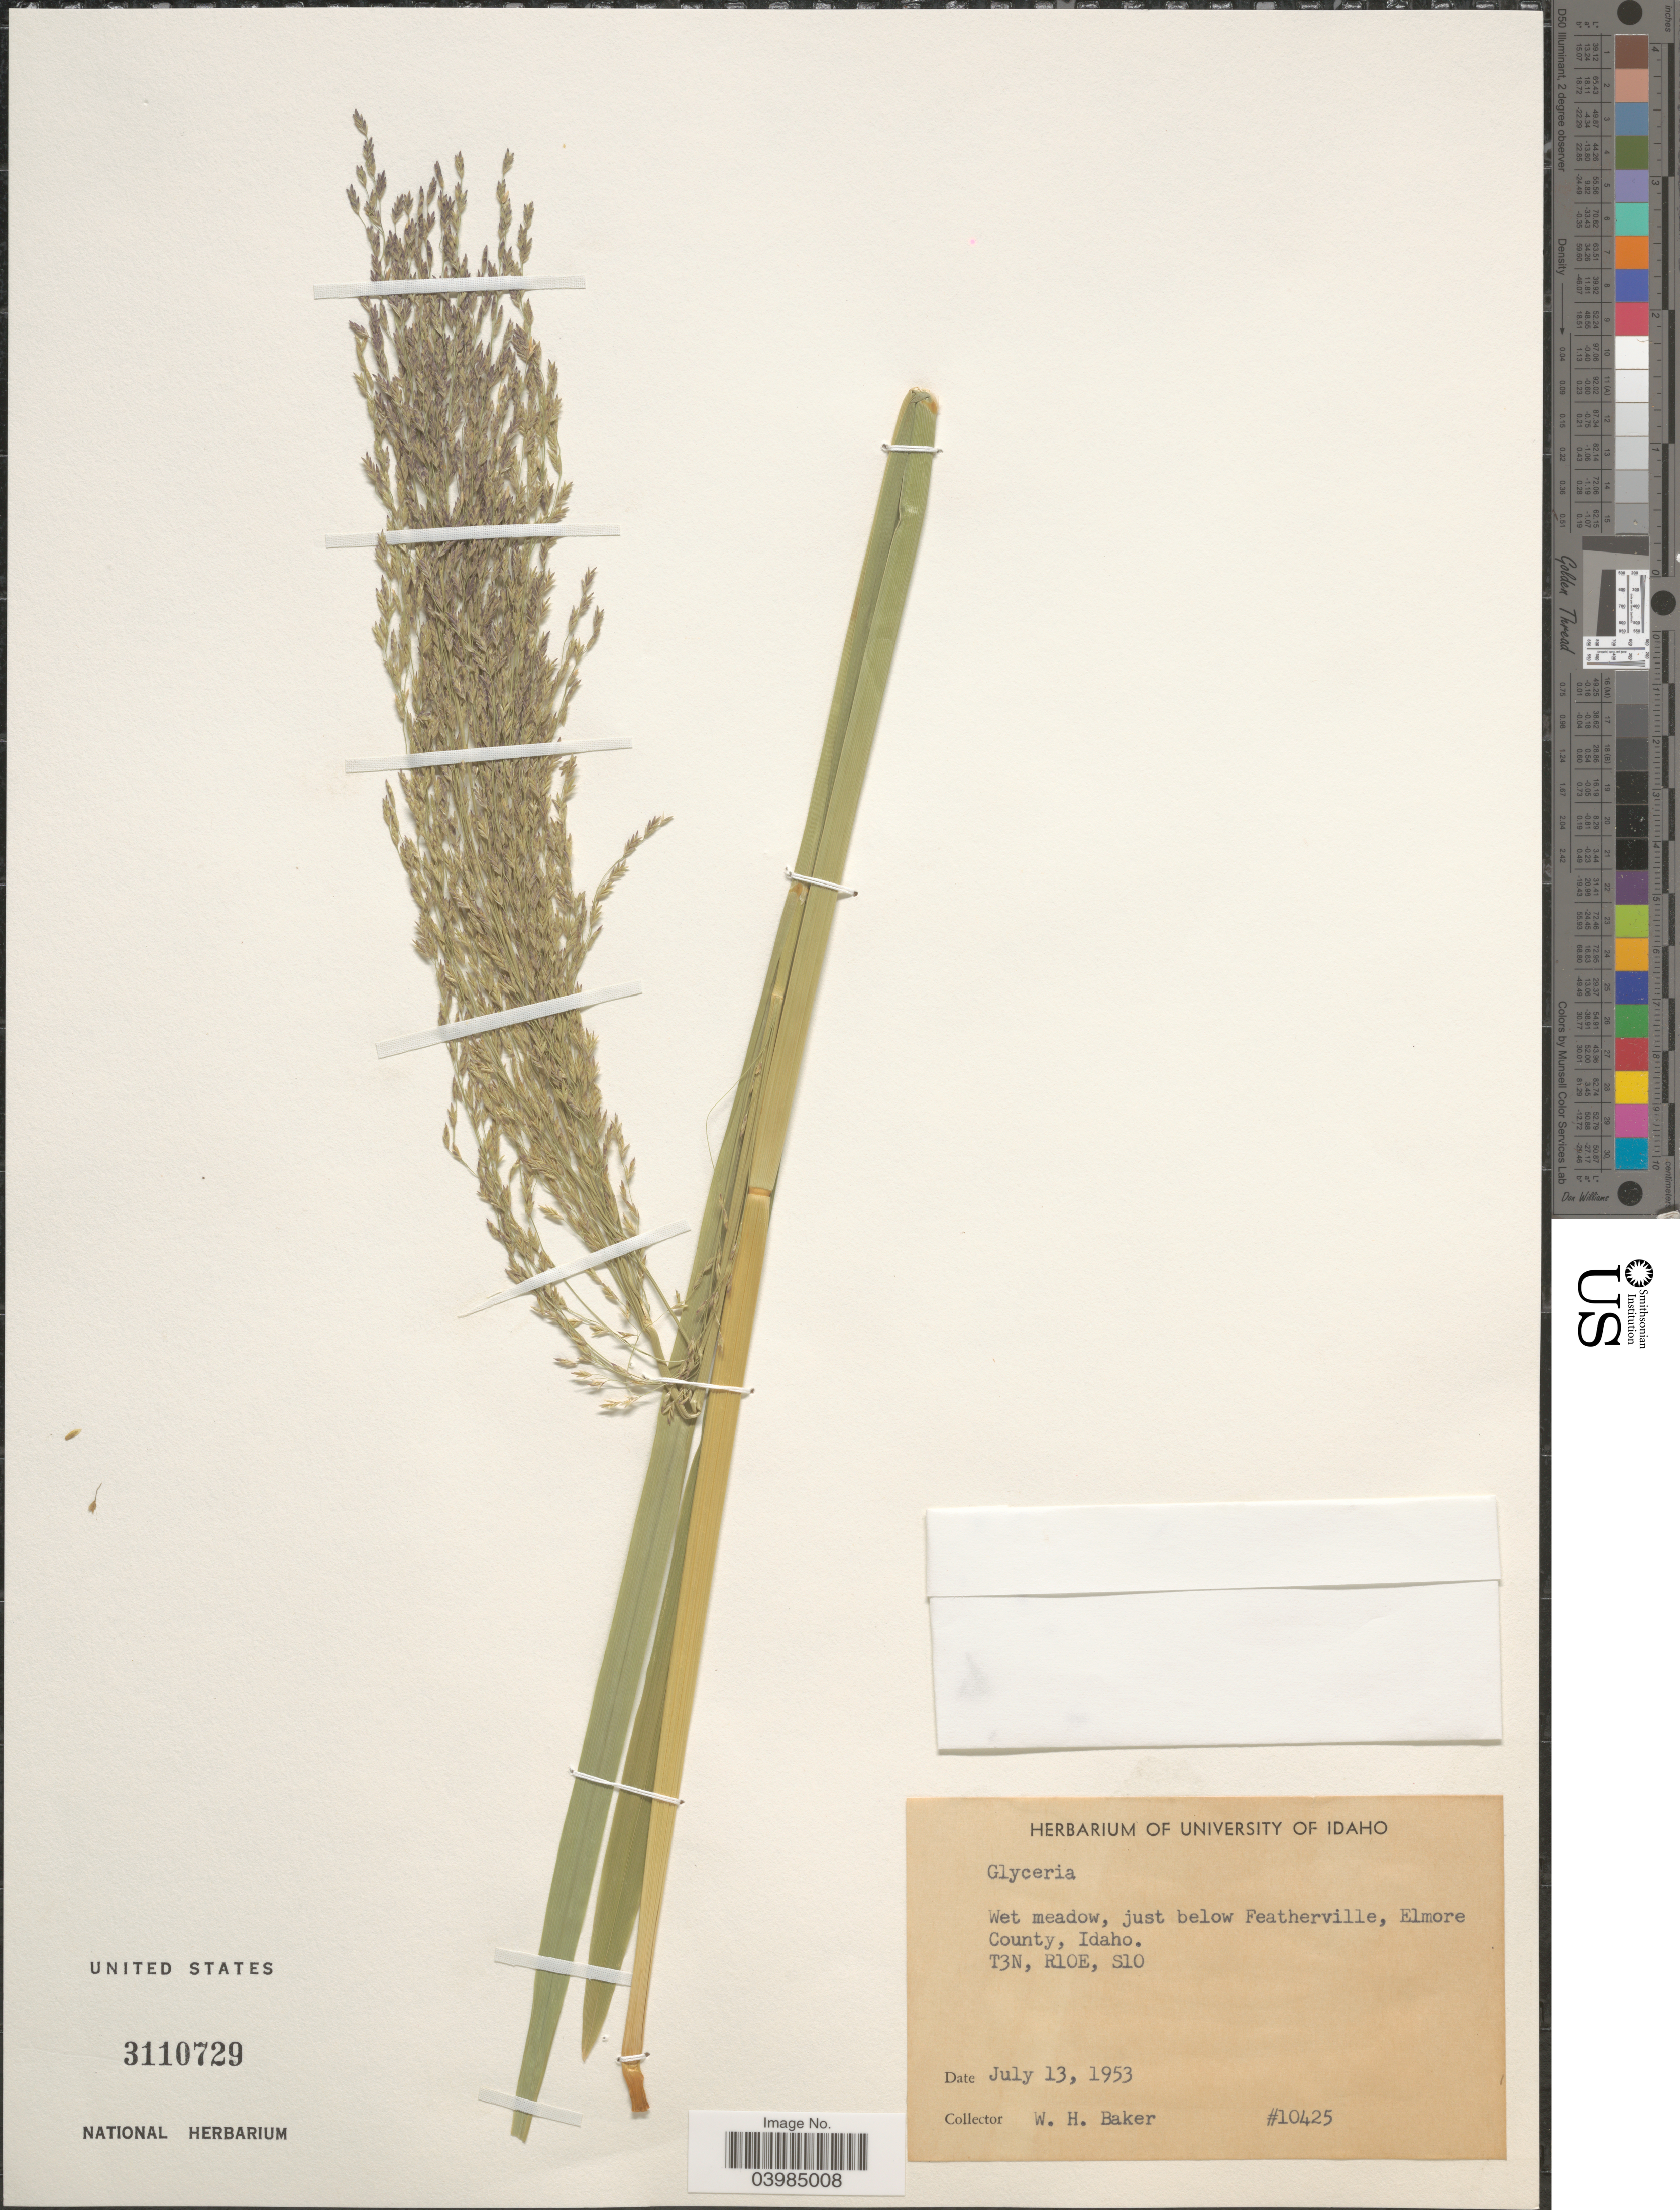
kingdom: Plantae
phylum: Tracheophyta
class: Liliopsida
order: Poales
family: Poaceae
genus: Glyceria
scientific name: Glyceria sp.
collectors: W. H. Baker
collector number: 10425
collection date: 1953-07-13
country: United States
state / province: Idaho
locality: Just below Featherville, Elmore County. T3N, R10E, S10.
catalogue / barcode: US 3110729